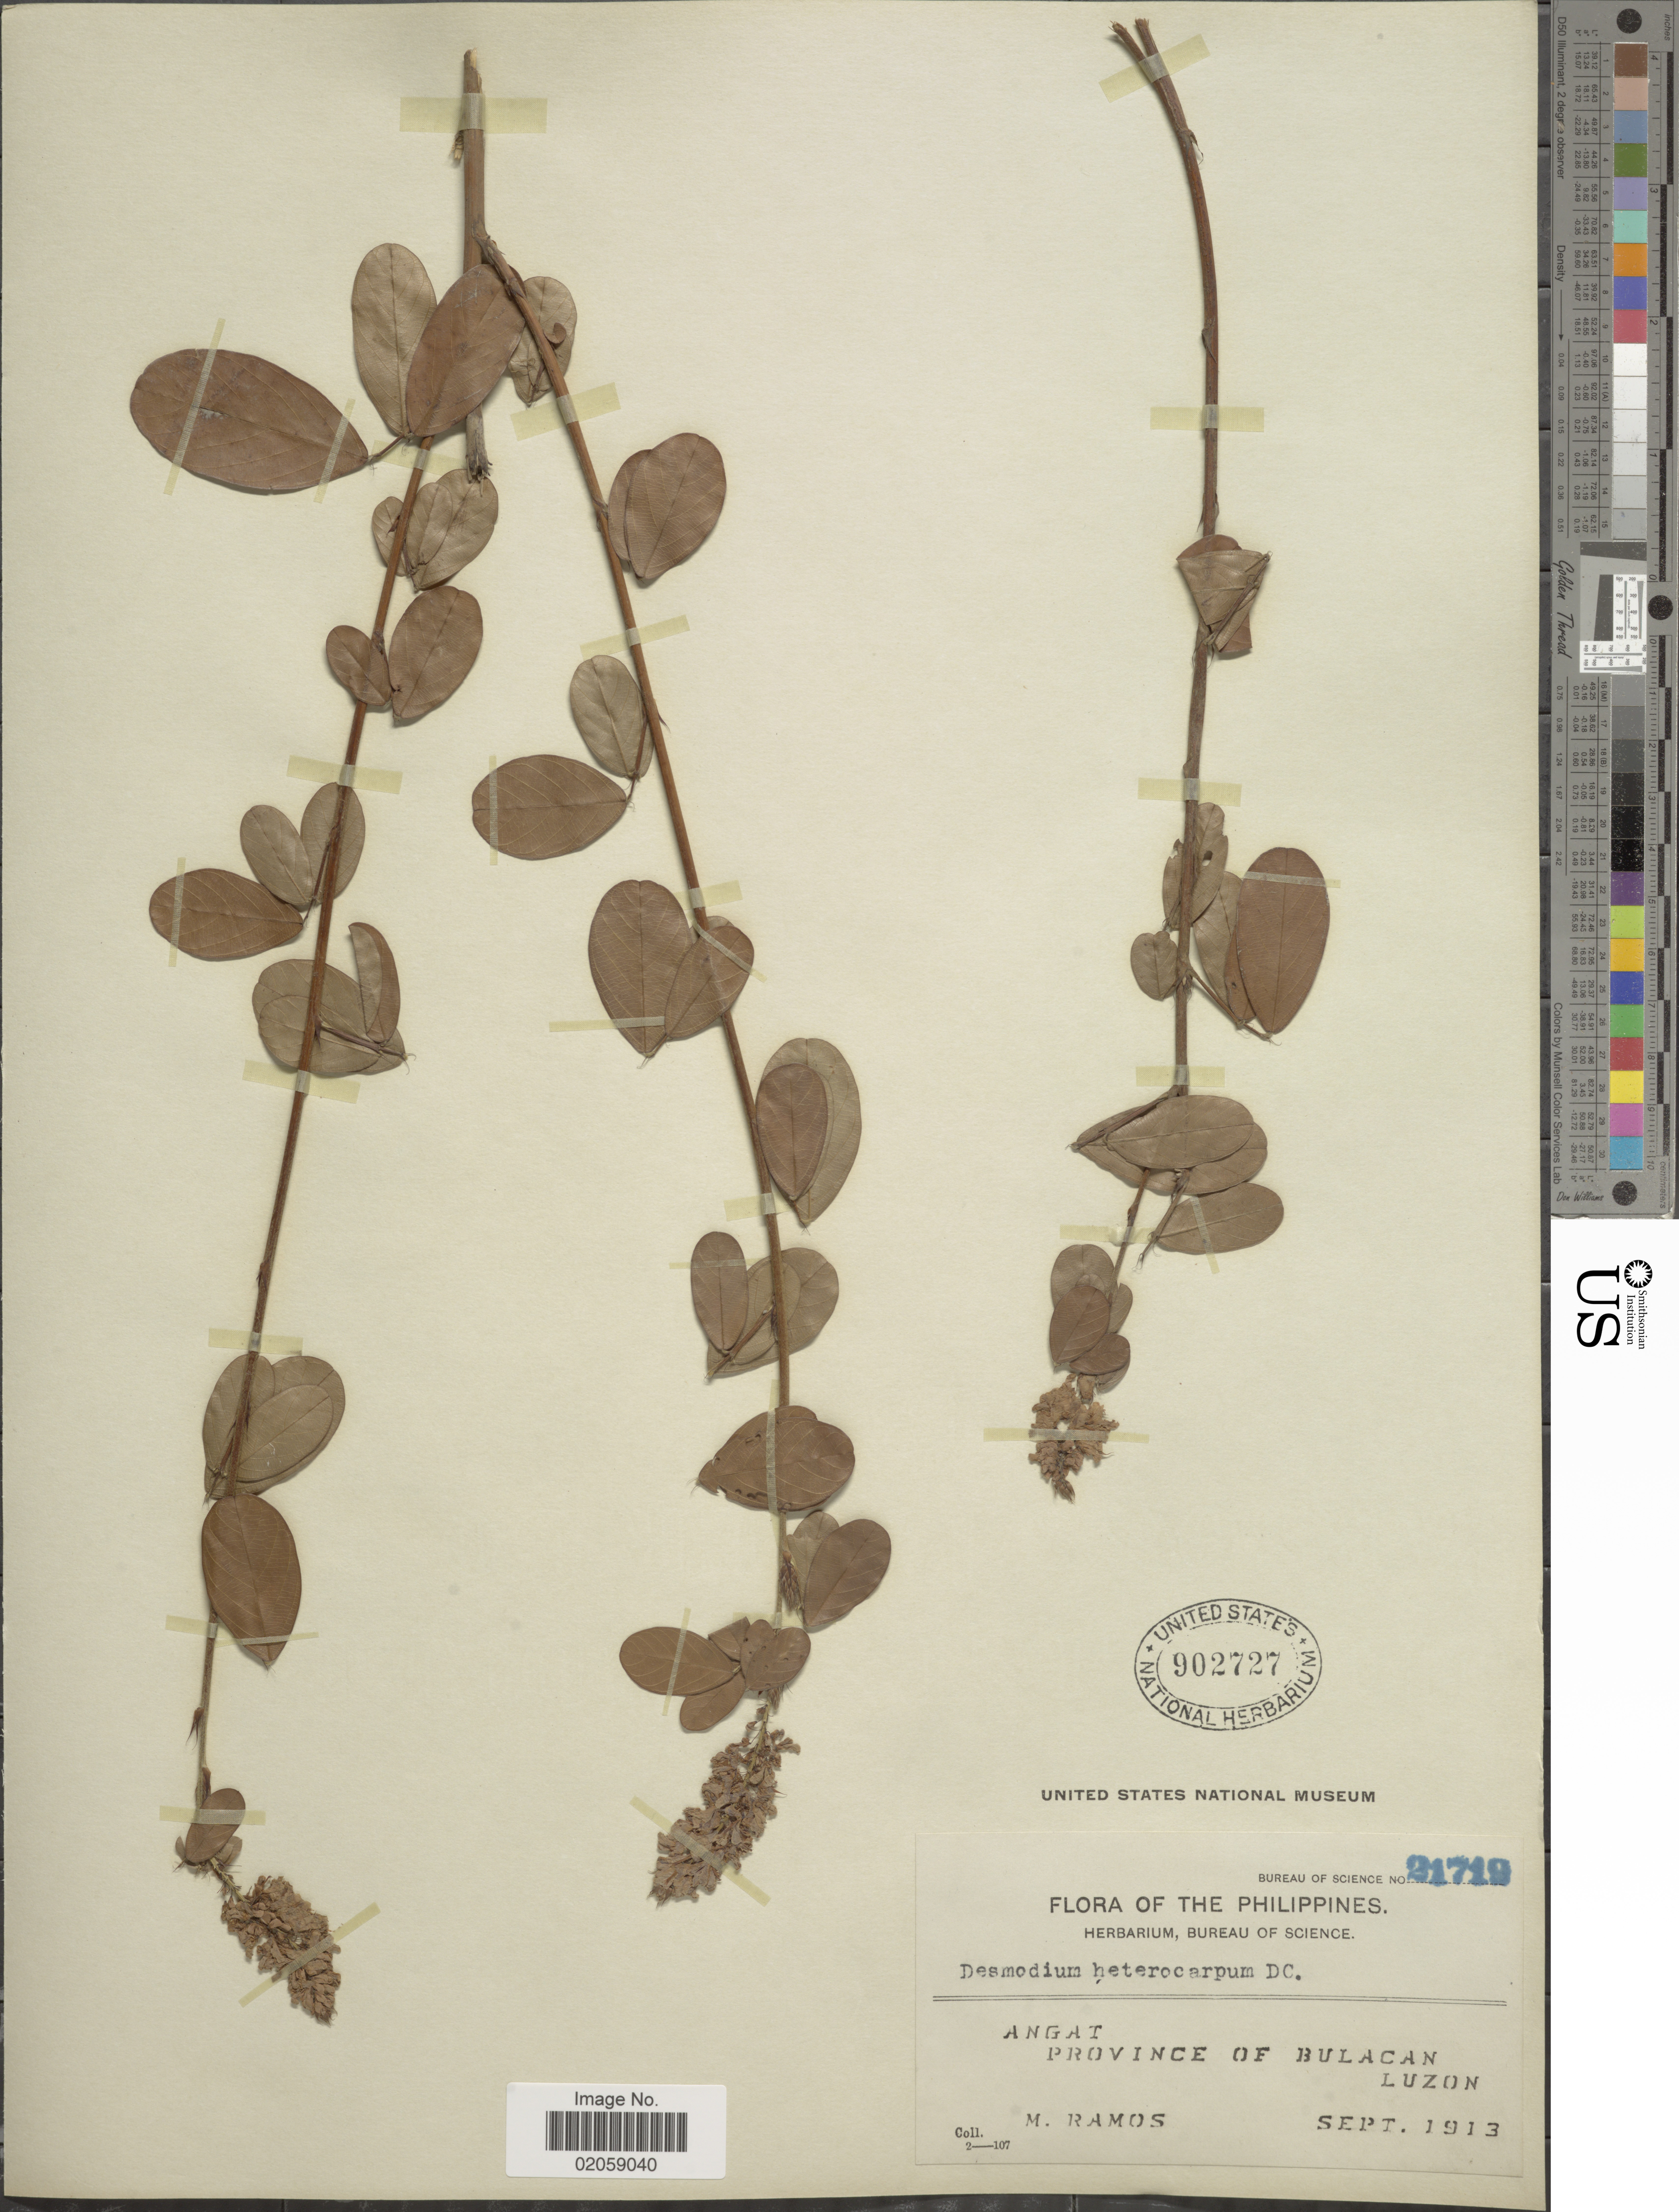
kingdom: Plantae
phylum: Tracheophyta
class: Magnoliopsida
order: Fabales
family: Fabaceae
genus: Grona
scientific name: Grona heterocarpos var. strigosa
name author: (Meeuwen) H. Ohashi & K. Ohashi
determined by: Strong, Mark T., (BOT), Smithsonian Institution - National Museum of Natural History (UNITED STATES)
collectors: M. Ramos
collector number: Bureau of Science 21719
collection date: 1913-09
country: Philippines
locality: Angat. Province of Bulacan. Luzon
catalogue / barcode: US 902727